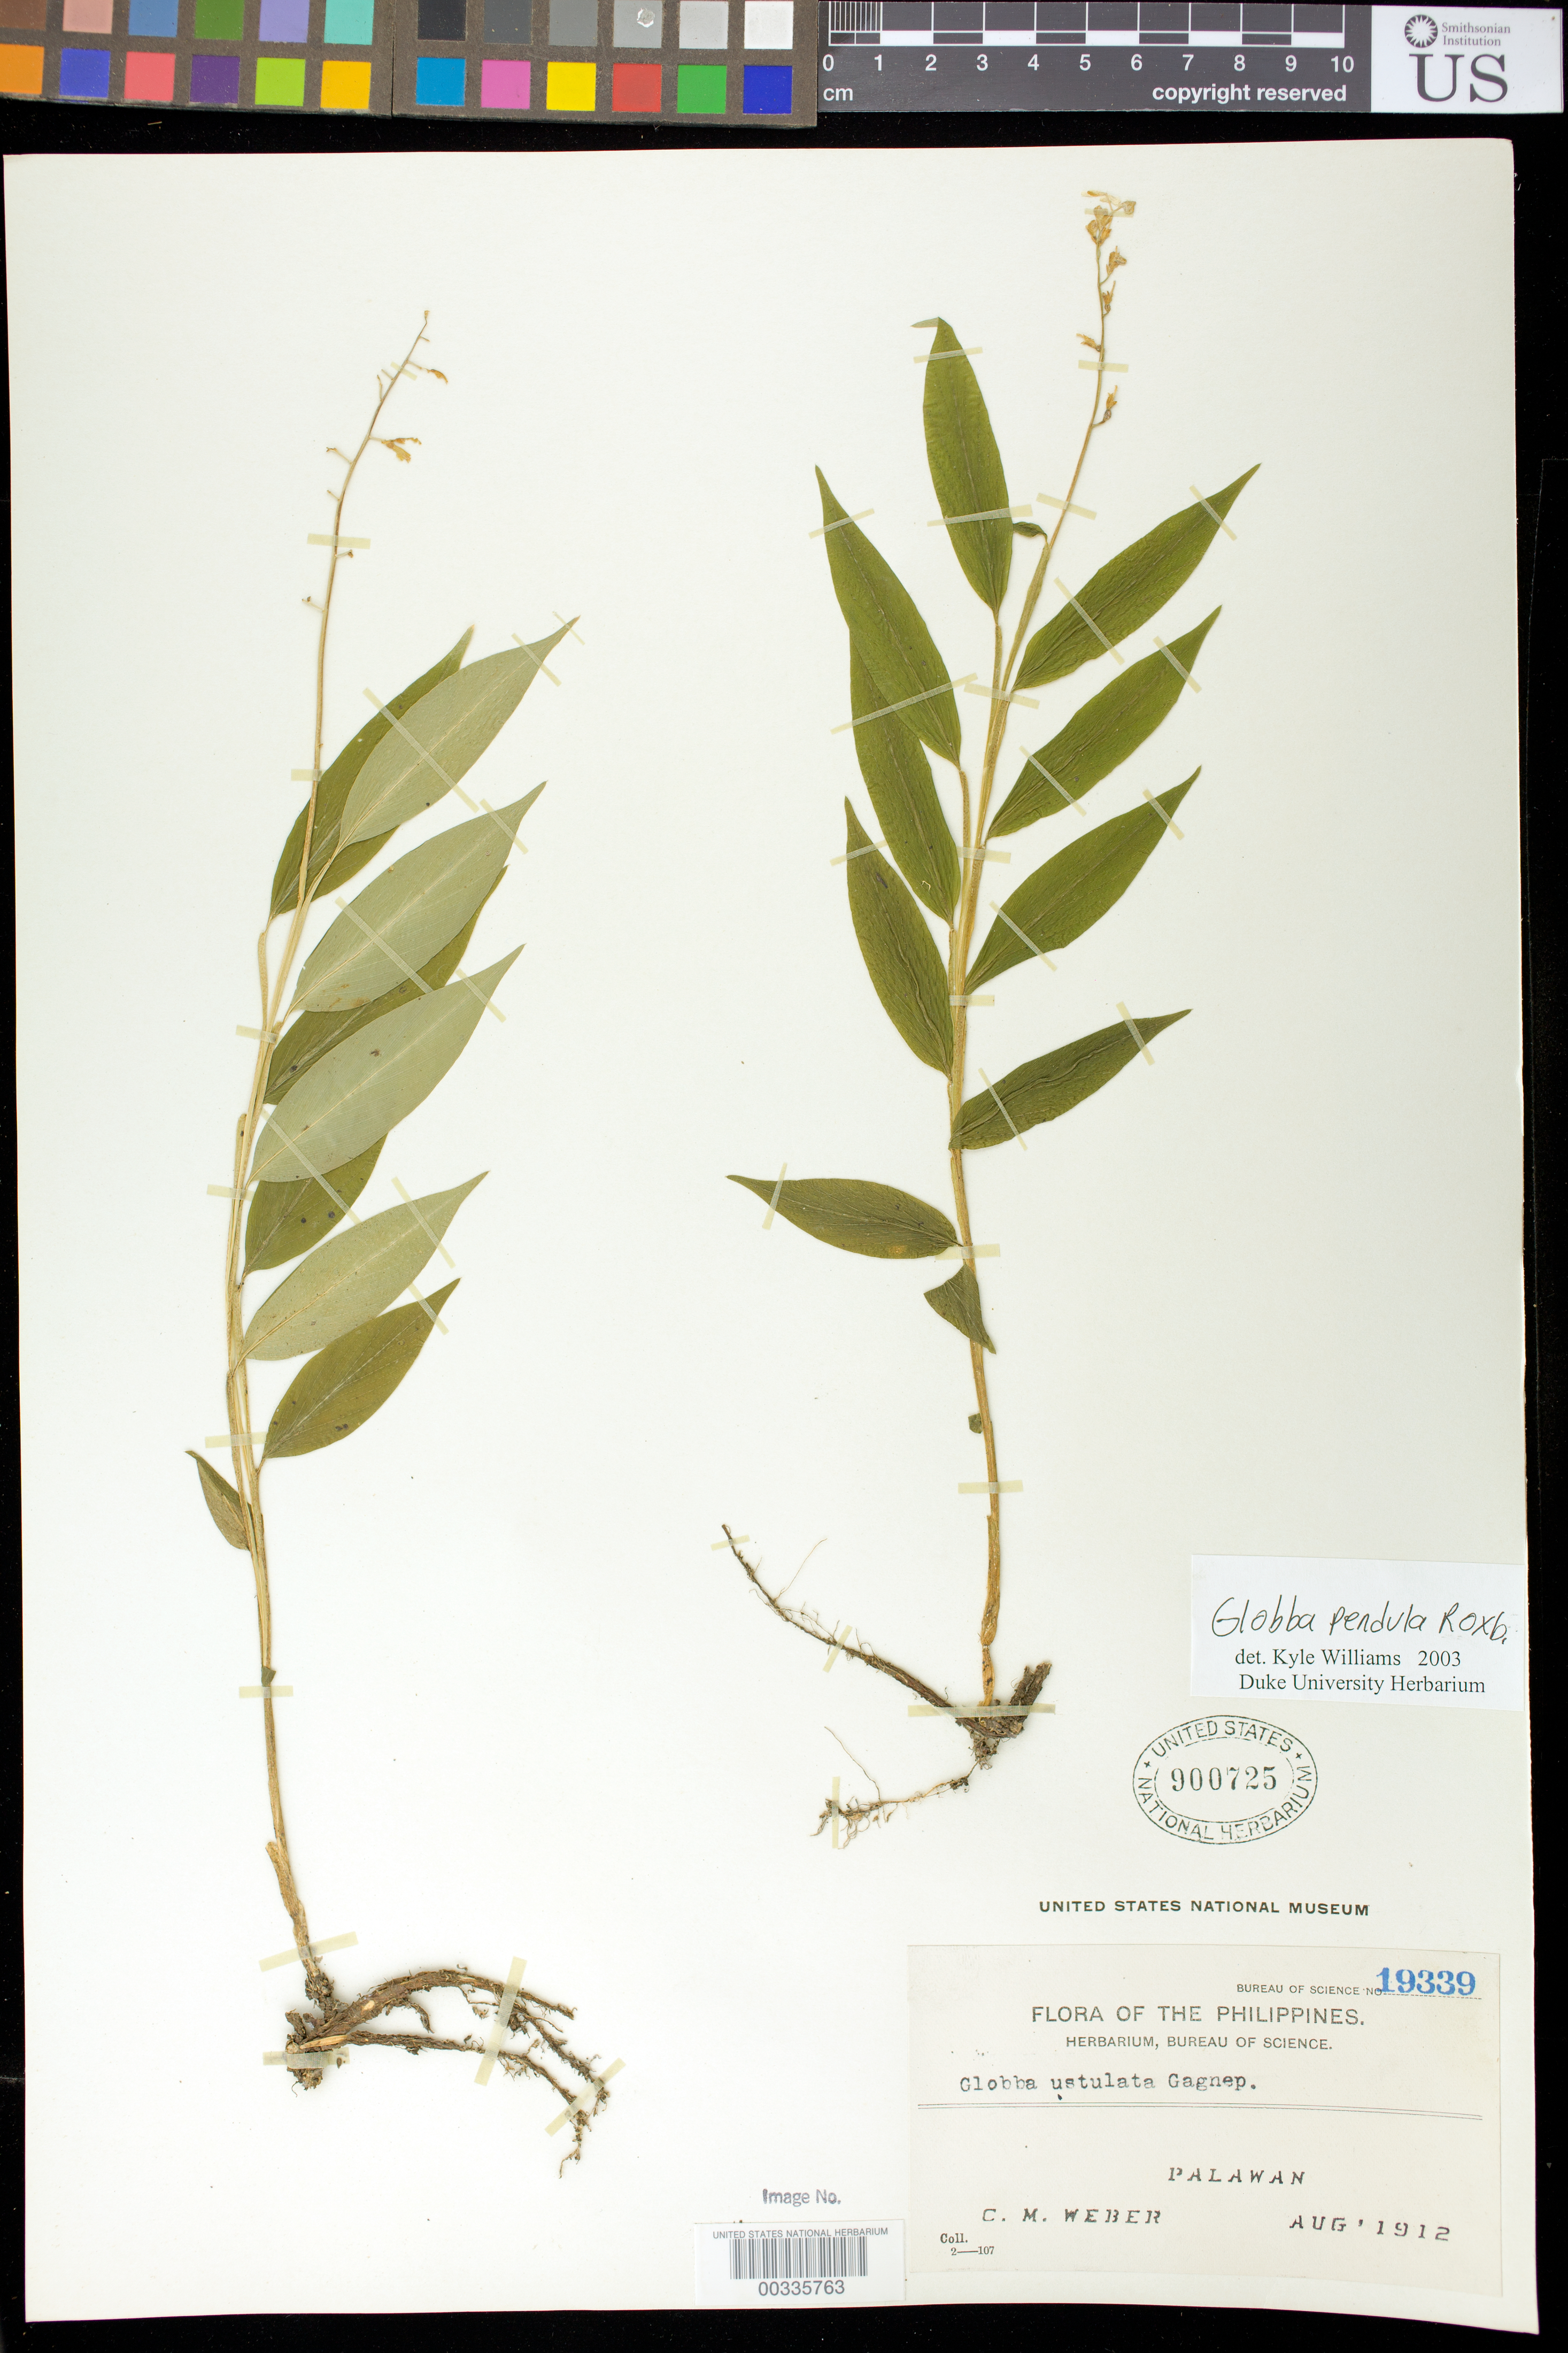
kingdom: Plantae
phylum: Tracheophyta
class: Liliopsida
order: Zingiberales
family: Zingiberaceae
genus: Globba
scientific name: Globba pendula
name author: Roxb.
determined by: Williams, K. J.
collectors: C. M. Weber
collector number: Bur. Sci. 19339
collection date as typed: Aug 1912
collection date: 1912-08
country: Philippines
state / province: Mimaropa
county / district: Palawan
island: Palawan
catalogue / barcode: US 900725